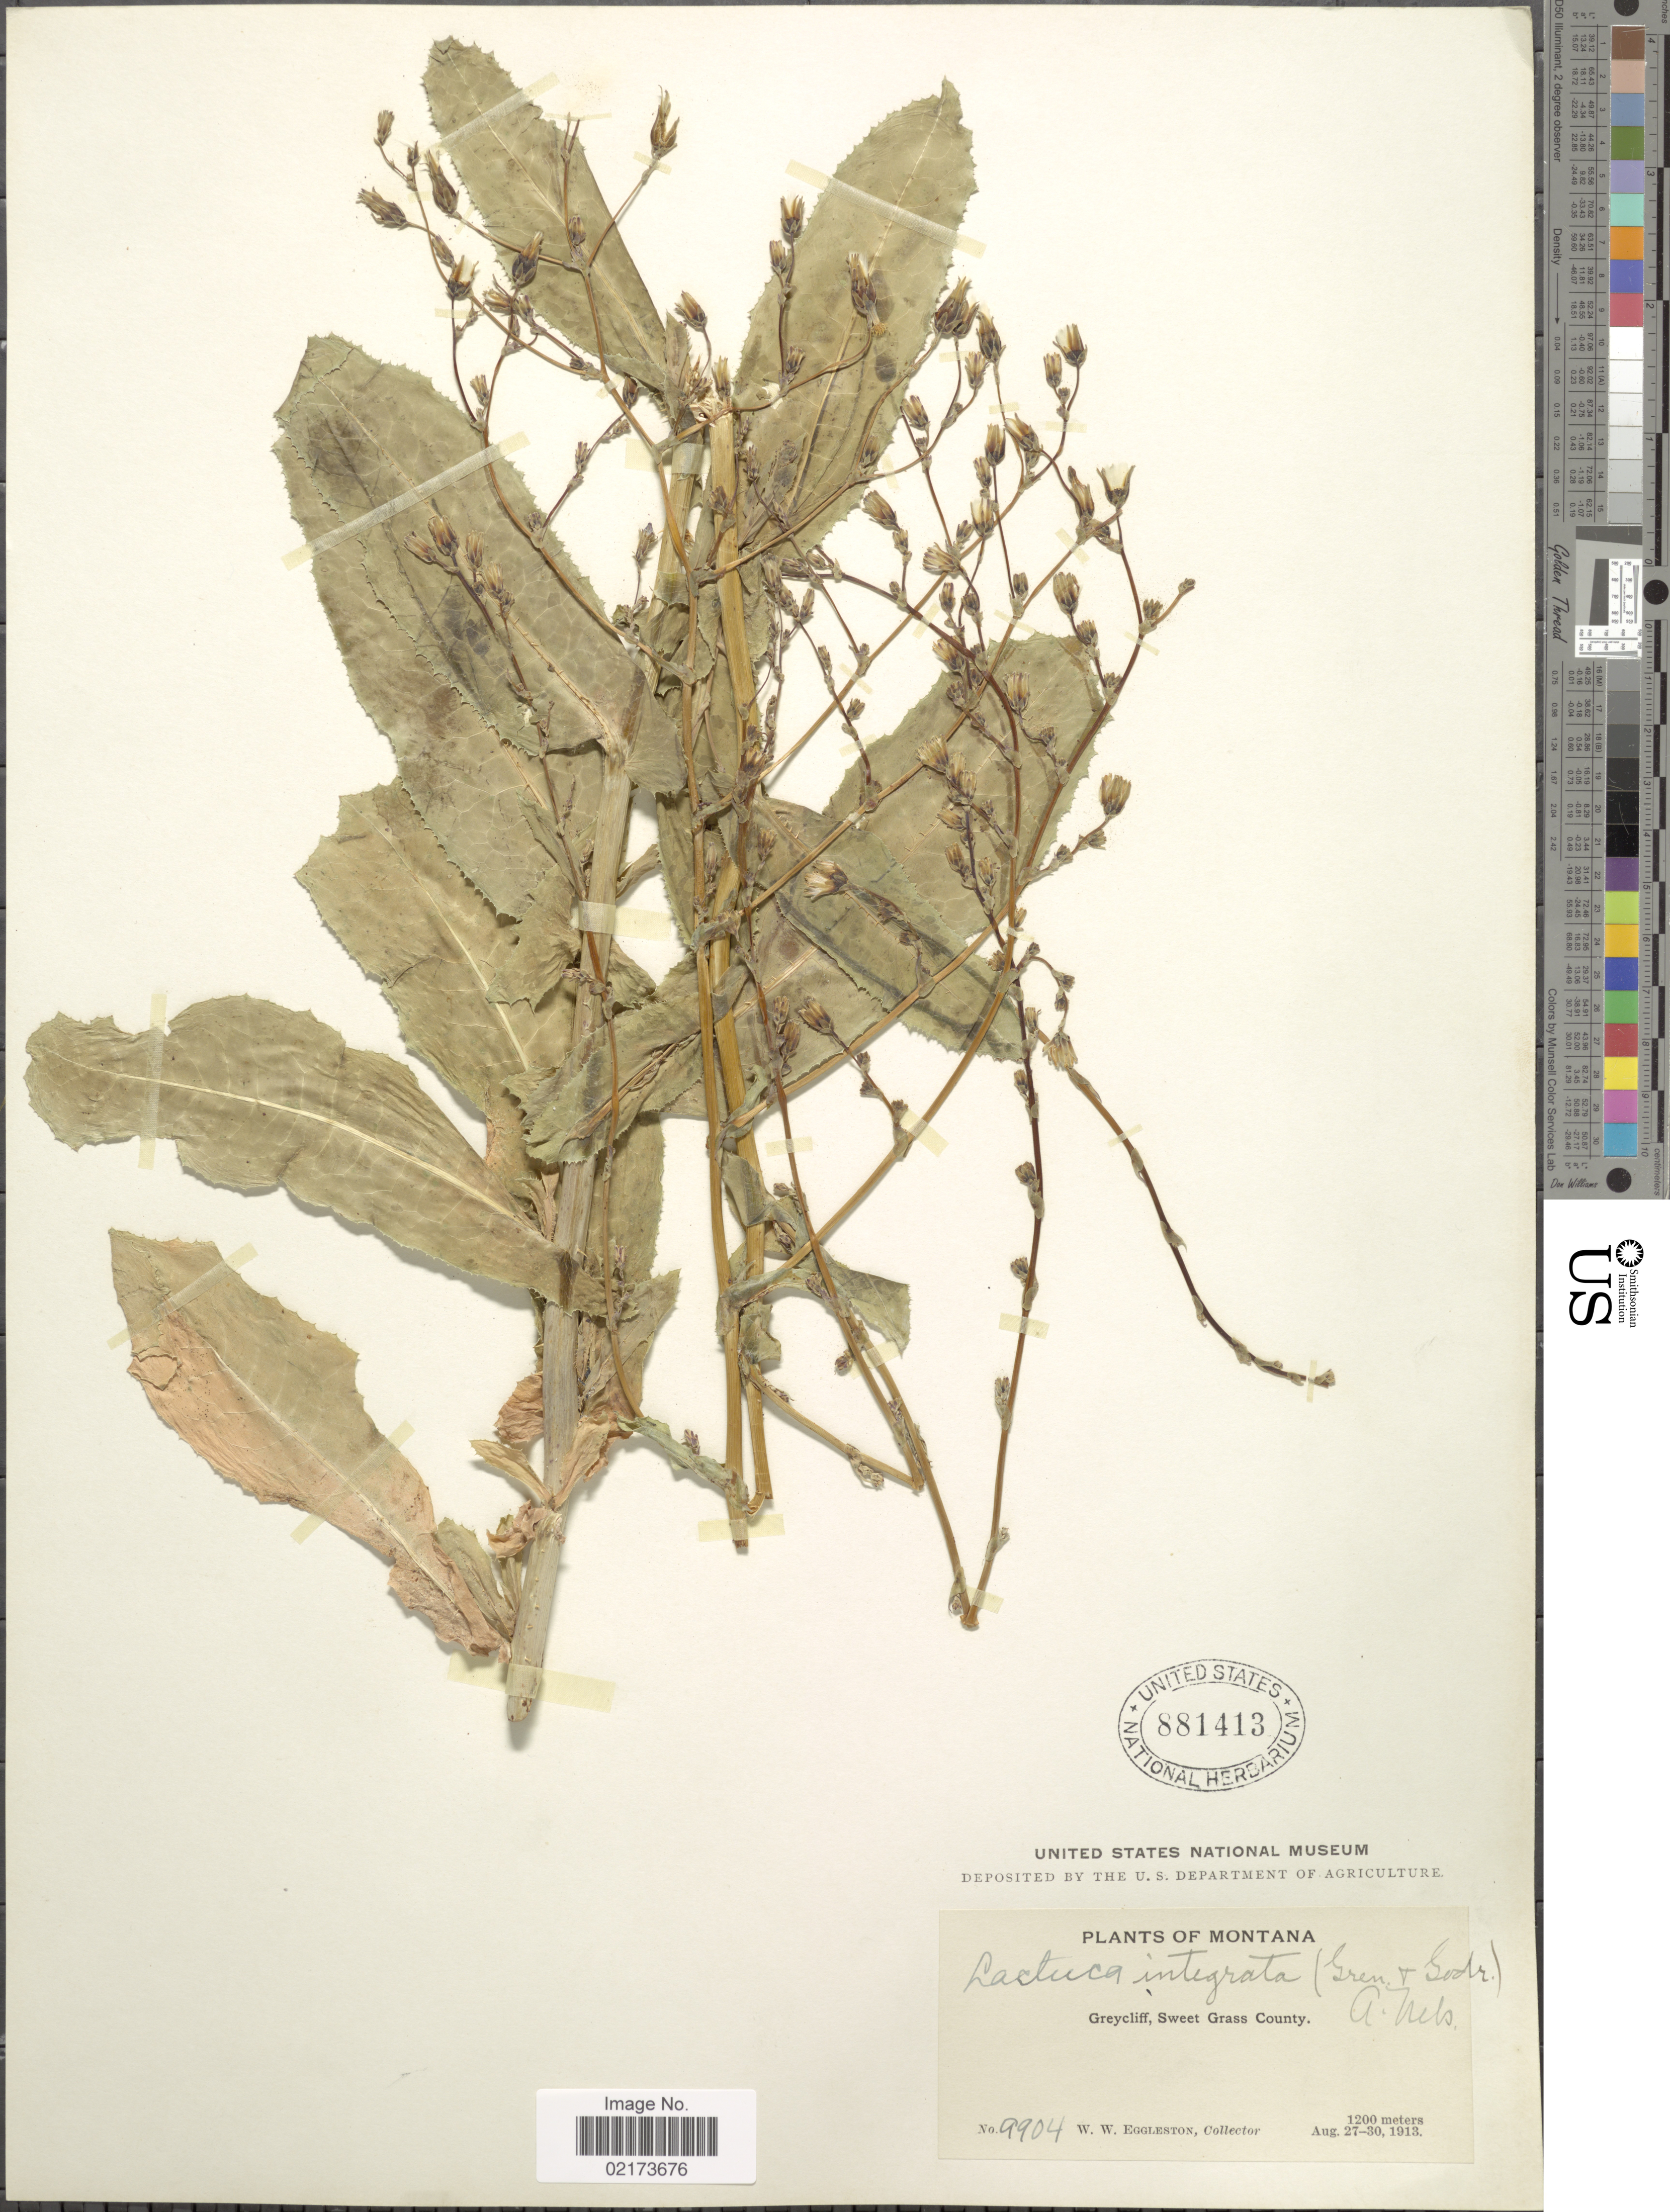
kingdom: Plantae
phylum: Tracheophyta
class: Magnoliopsida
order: Asterales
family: Asteraceae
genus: Lactuca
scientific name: Lactuca serriola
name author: L.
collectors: W. W. Eggleston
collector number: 9904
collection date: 1913-08-27/1913-08-30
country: United States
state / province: Montana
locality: Greycliff, Sweet Grass County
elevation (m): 1200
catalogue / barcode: US 881413